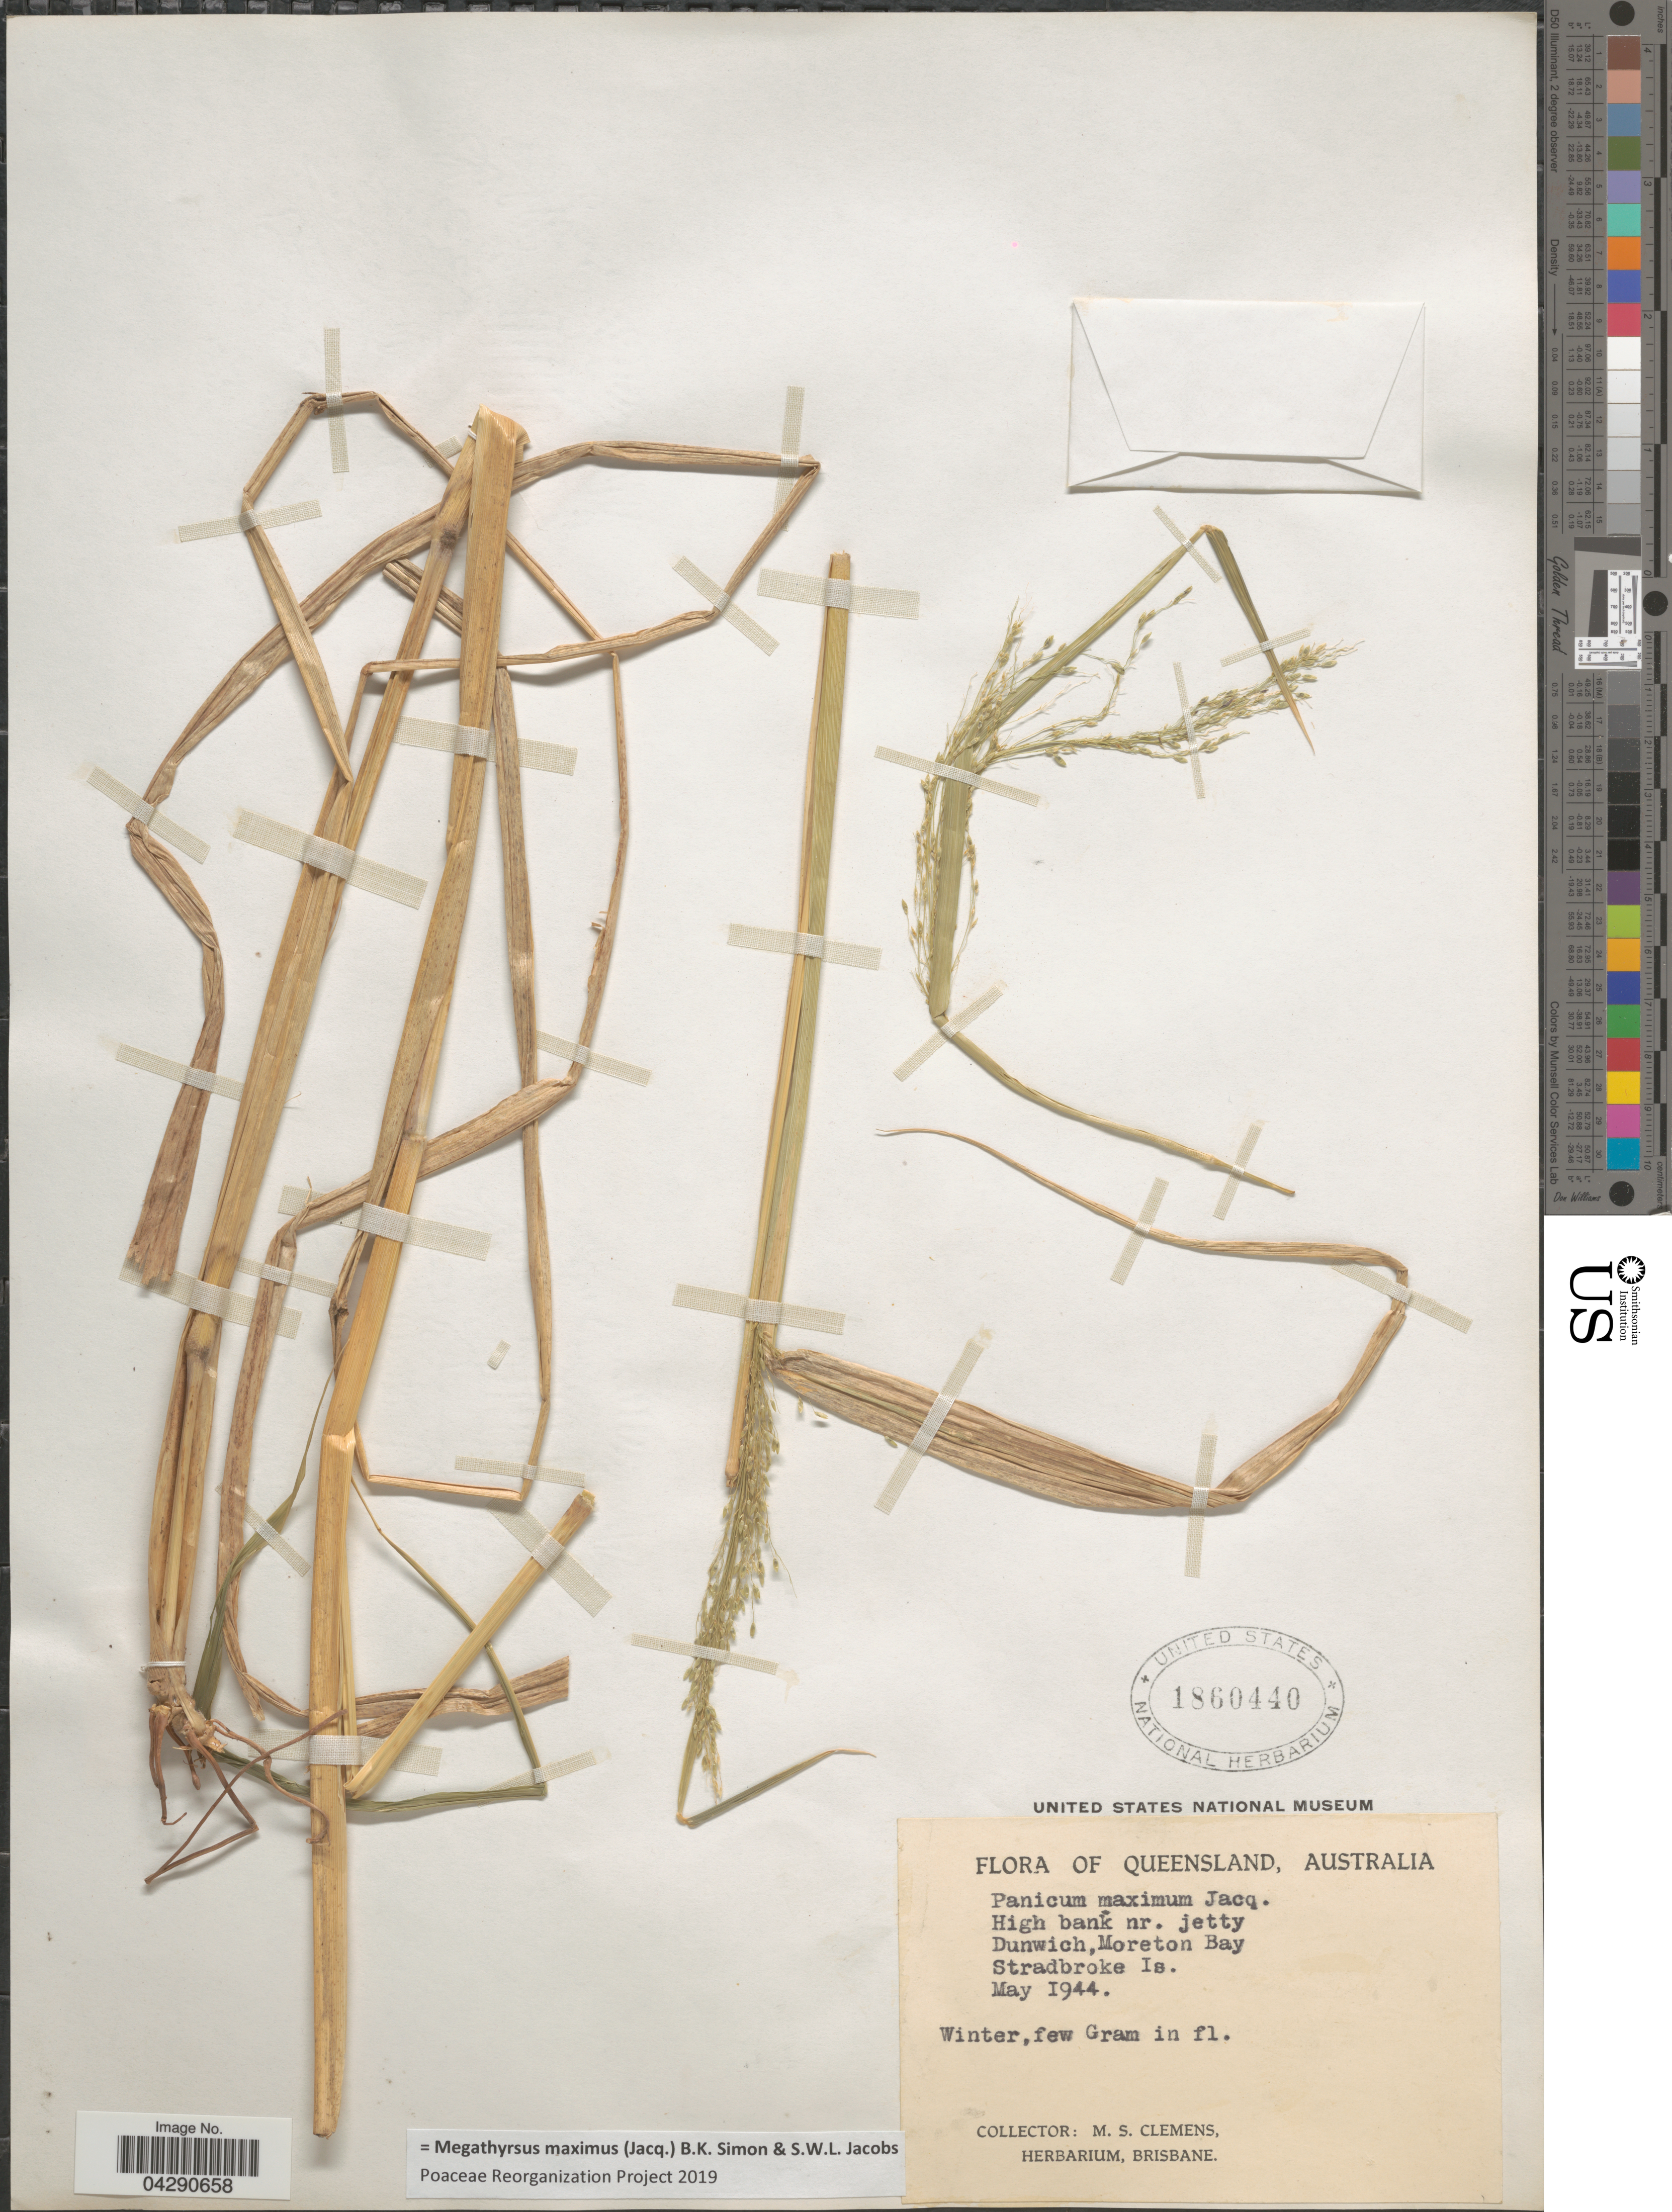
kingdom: Plantae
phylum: Tracheophyta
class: Liliopsida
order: Poales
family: Poaceae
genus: Megathyrsus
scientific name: Megathyrsus maximus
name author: (Jacq.) B.K. Simon & S.W.L. Jacobs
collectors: M. S. Clemens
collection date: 1944-05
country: Australia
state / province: Queensland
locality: HIgh bank nr. jetty. Dunwich, Moreton Bay. Stradbroke Is.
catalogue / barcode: US 1860440